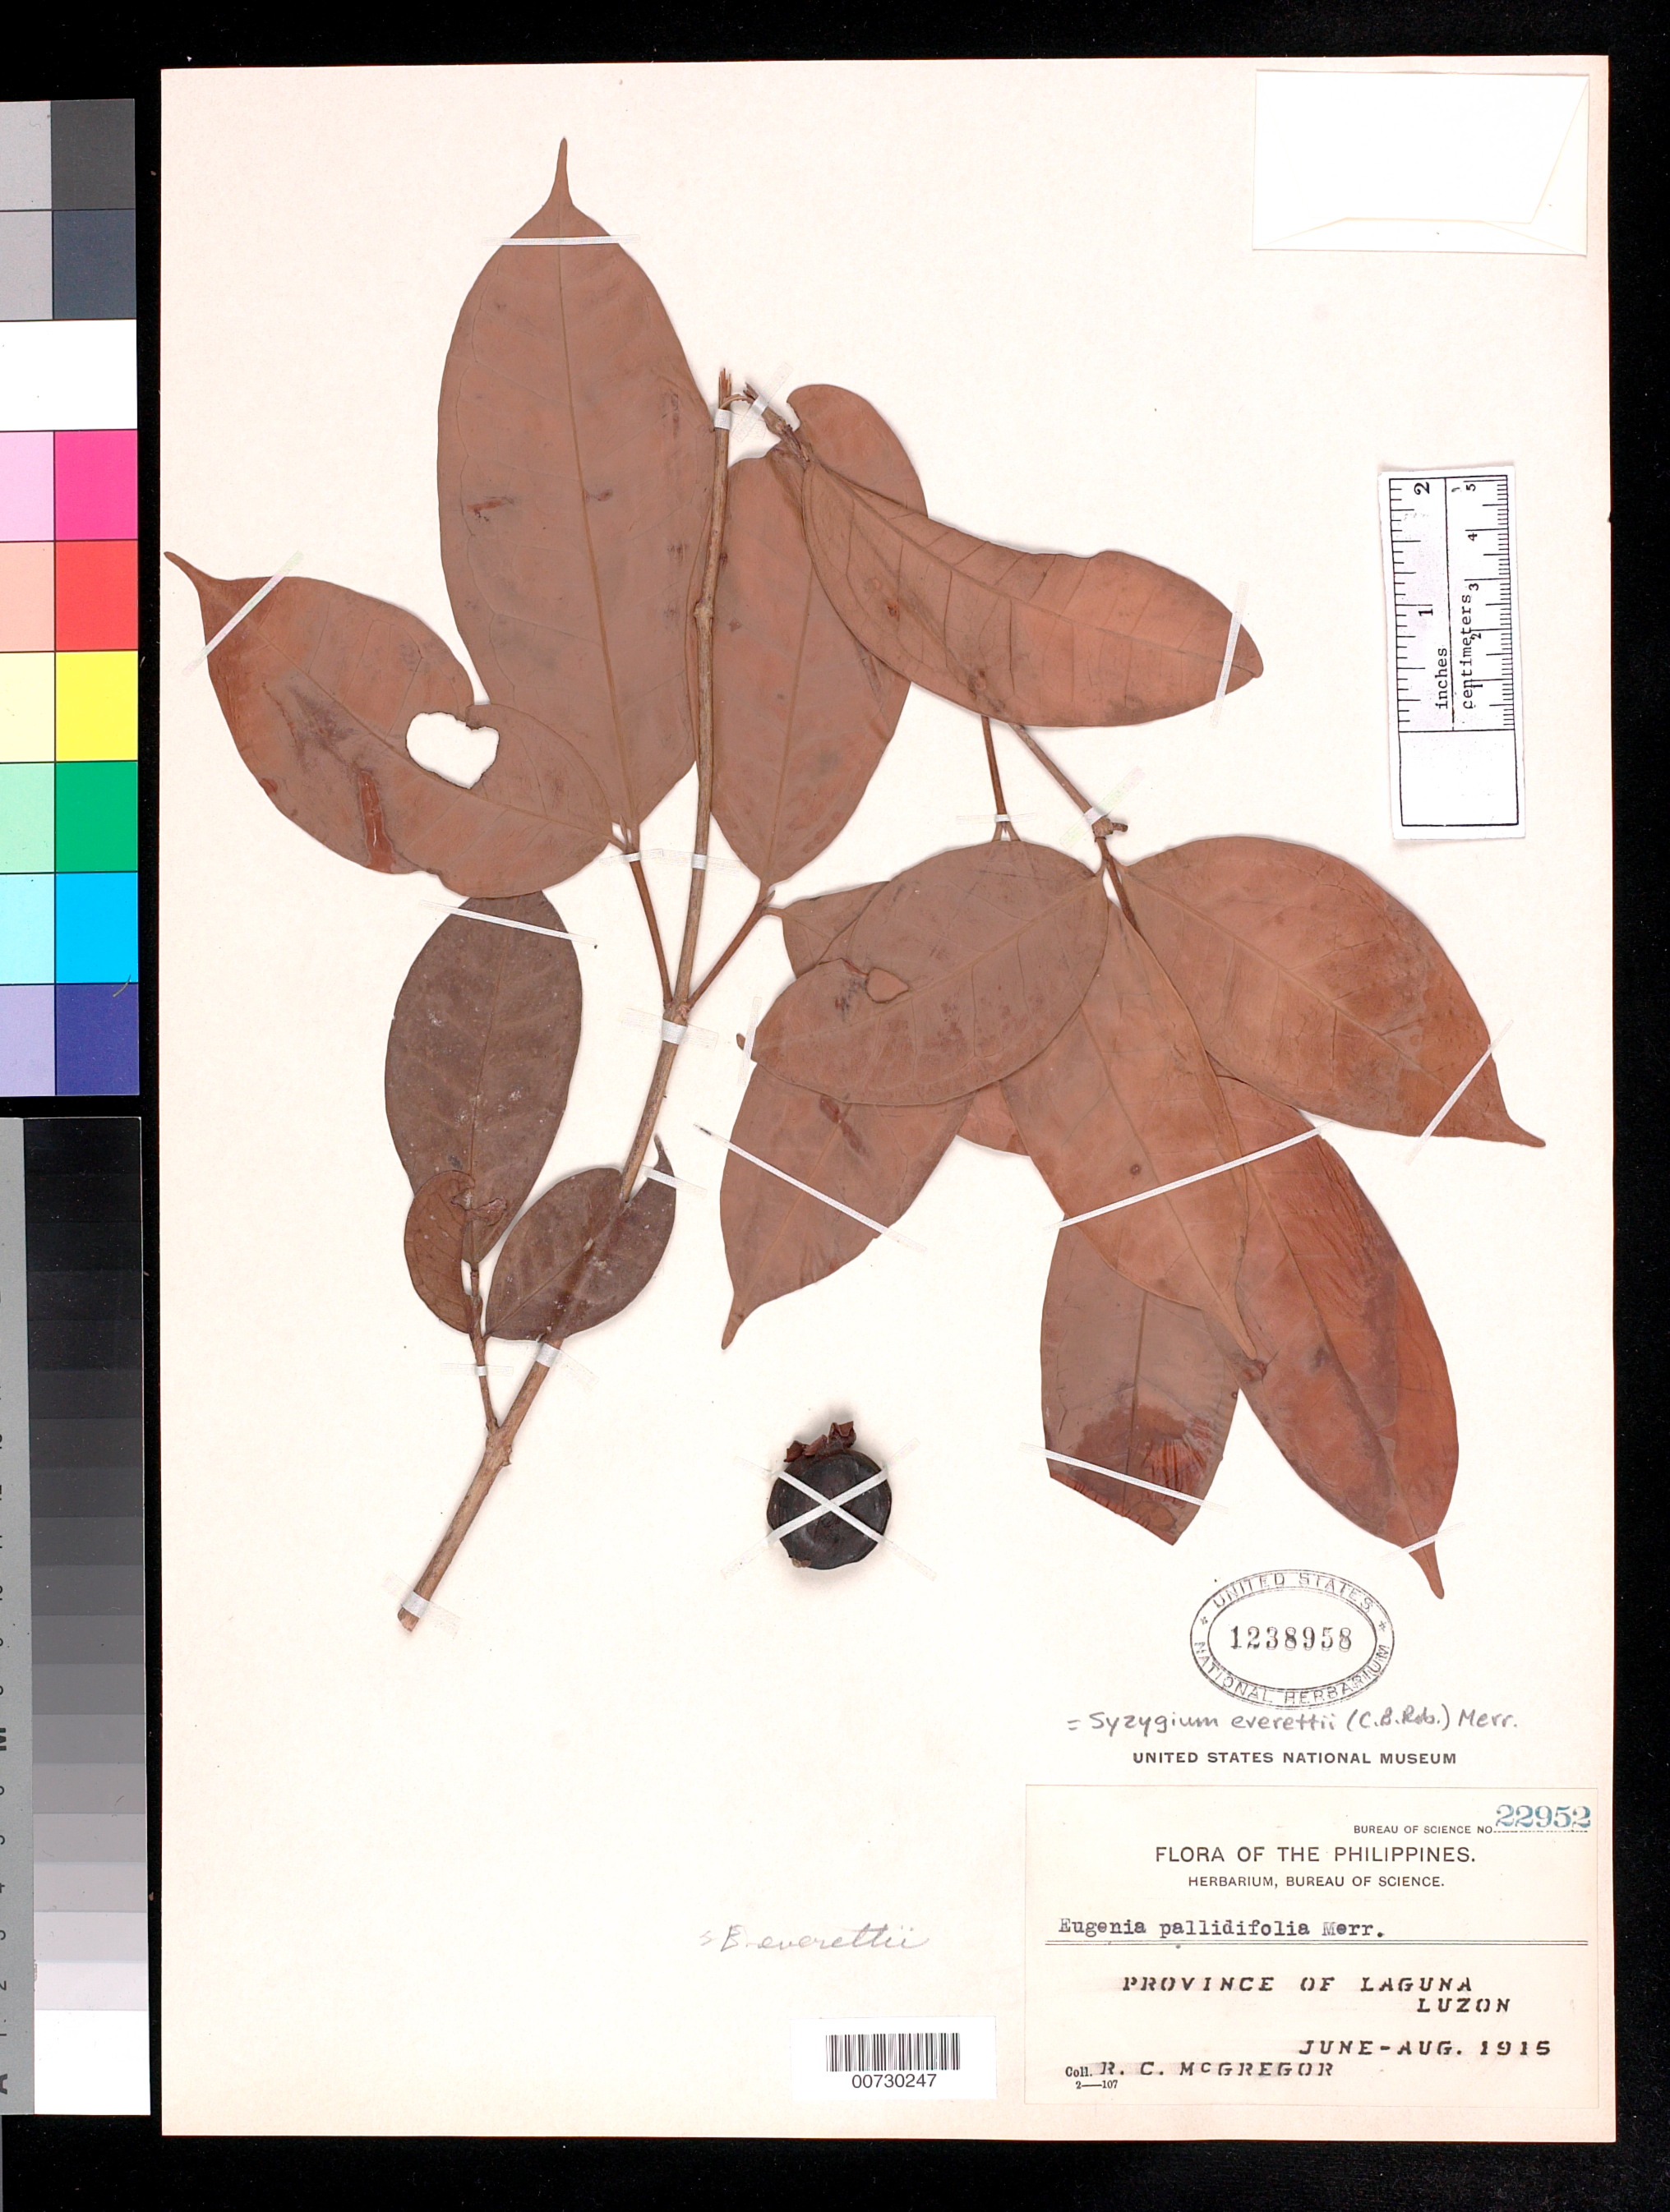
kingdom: Plantae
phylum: Tracheophyta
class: Magnoliopsida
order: Myrtales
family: Myrtaceae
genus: Syzygium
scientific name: Syzygium everettii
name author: (C.B. Rob.) Merr.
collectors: R. C. McGregor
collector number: Bur. Sci. 22952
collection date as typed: Jun 1915 to -- Aug 1915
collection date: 1915-06/1915-08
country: Philippines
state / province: Calabarzon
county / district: Laguna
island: Luzon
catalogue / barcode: US 1238958